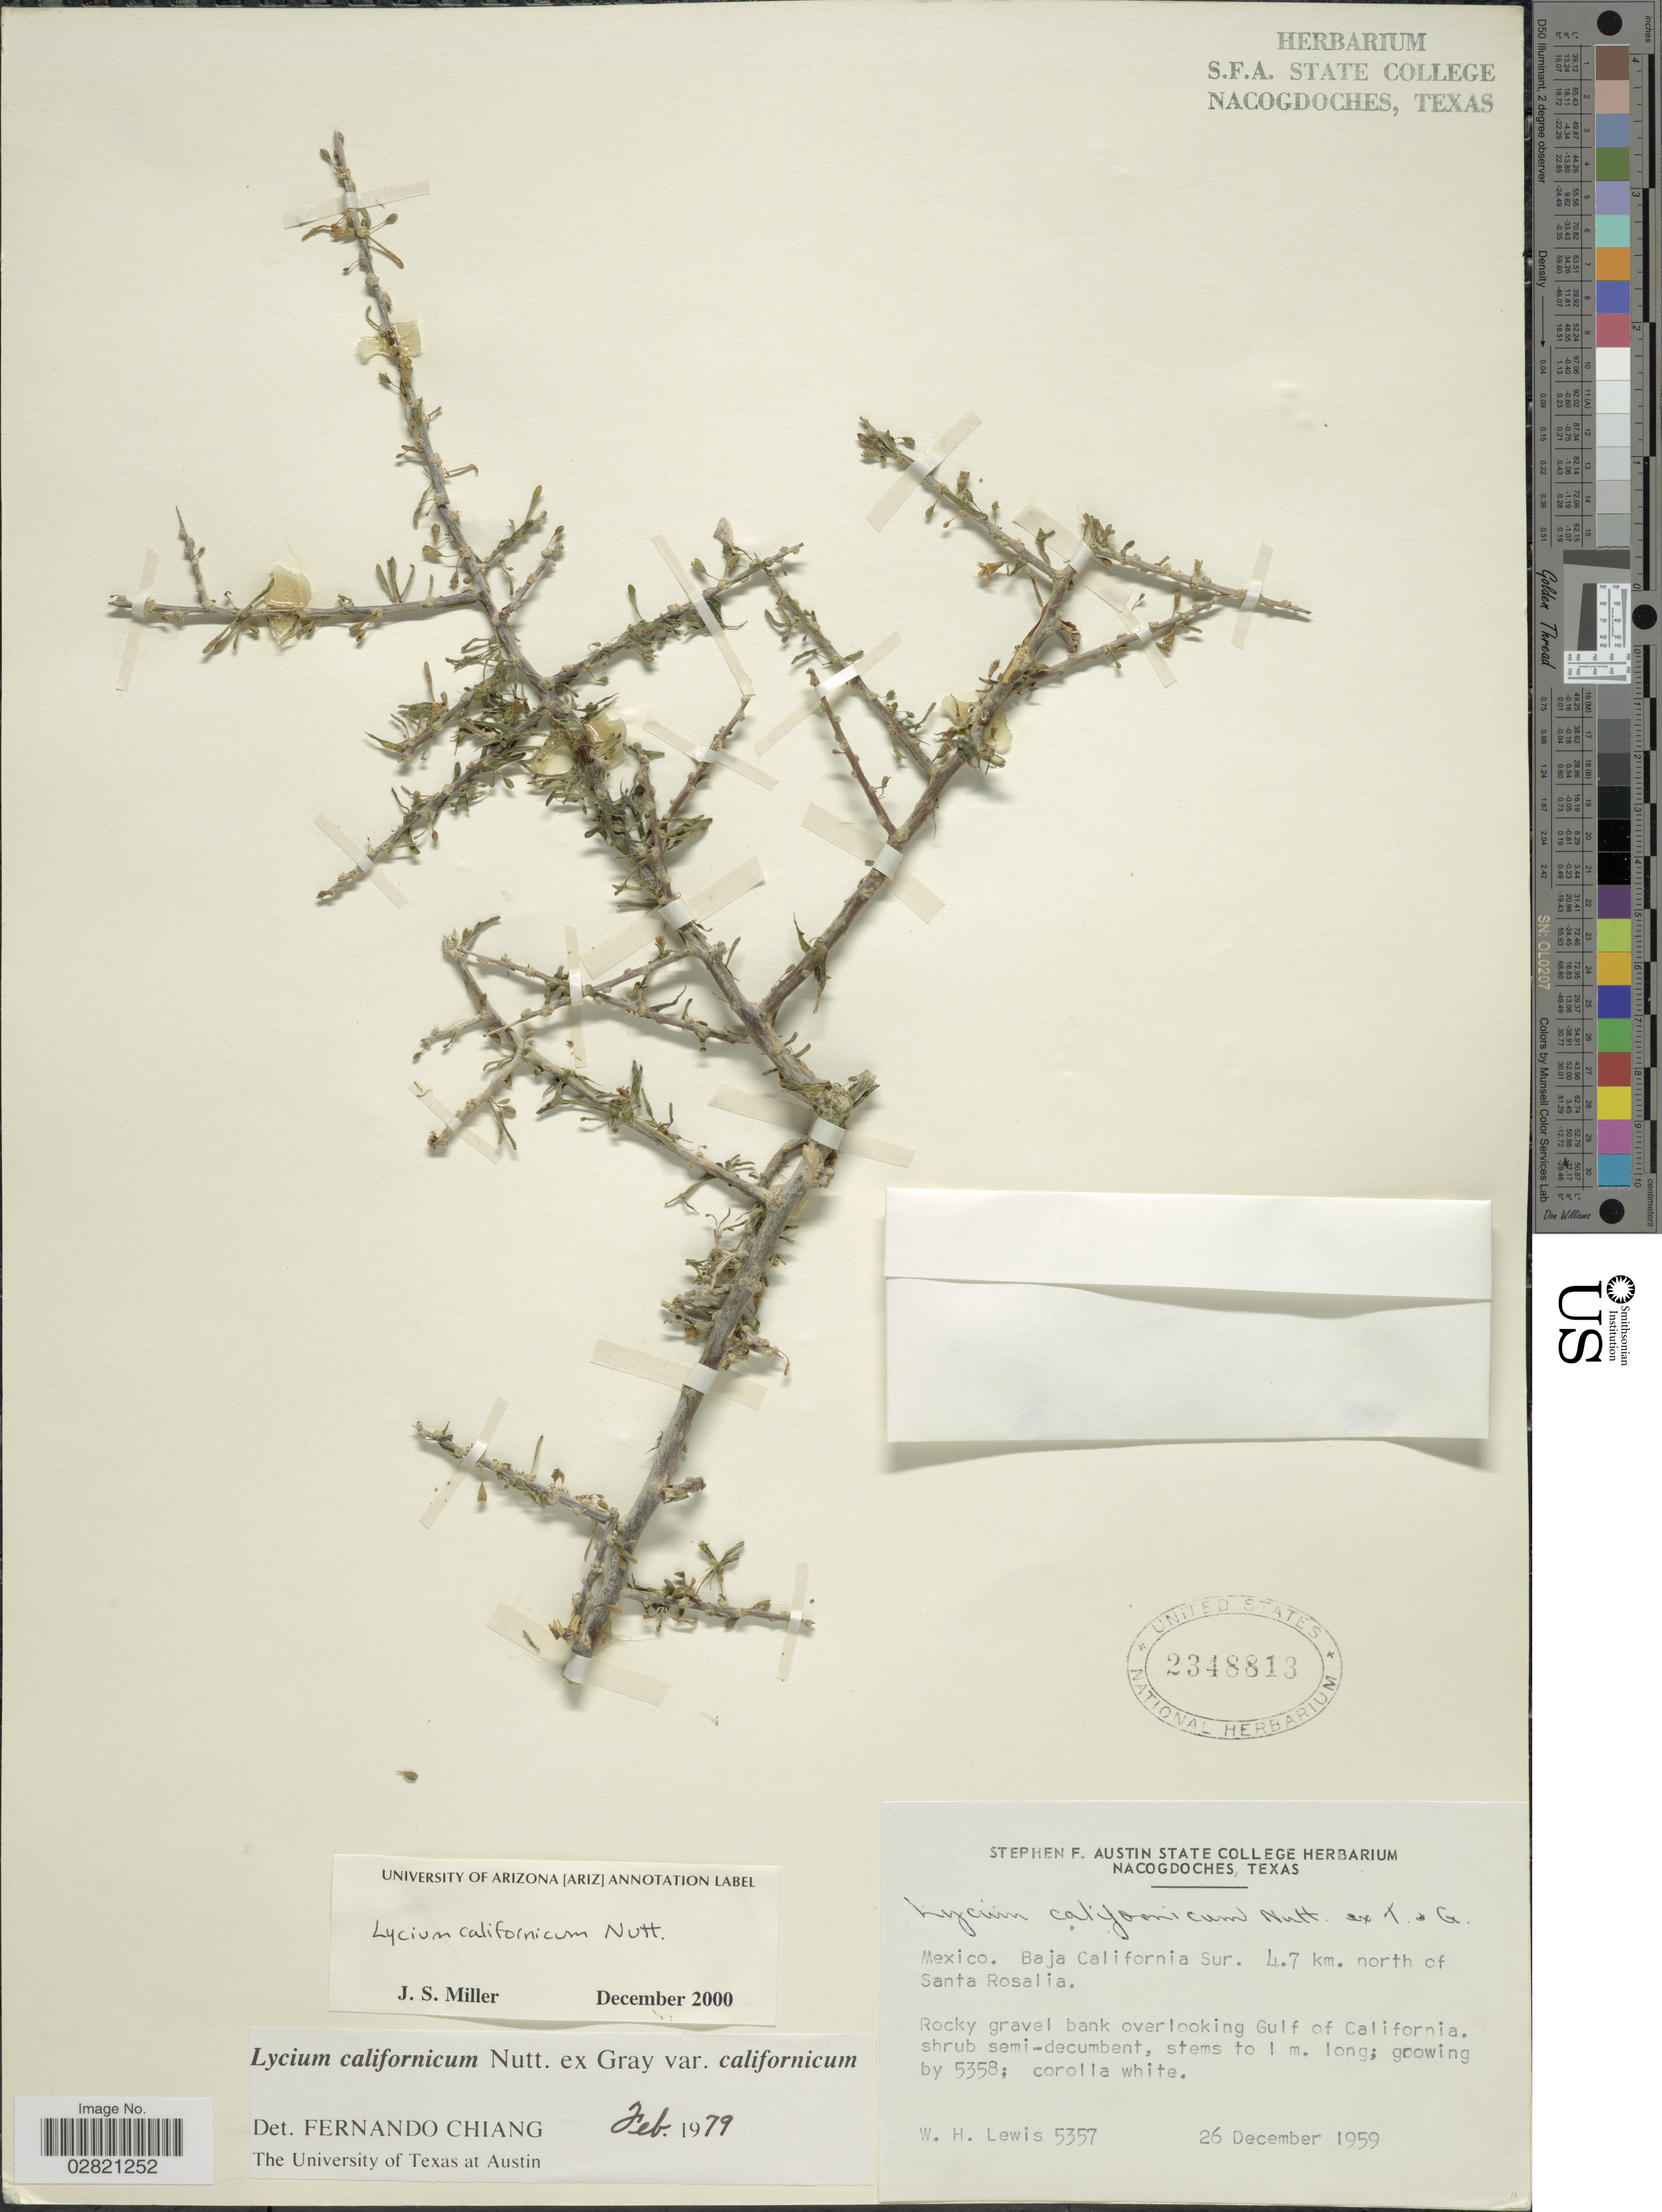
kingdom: Plantae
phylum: Tracheophyta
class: Magnoliopsida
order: Solanales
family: Solanaceae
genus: Lycium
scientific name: Lycium californicum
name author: Nutt. ex A. Gray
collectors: W. H. Lewis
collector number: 5357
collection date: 1959-12-26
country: Mexico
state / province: Baja California Sur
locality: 4.7 km. north of Santa Rosalia.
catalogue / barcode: US 2348813